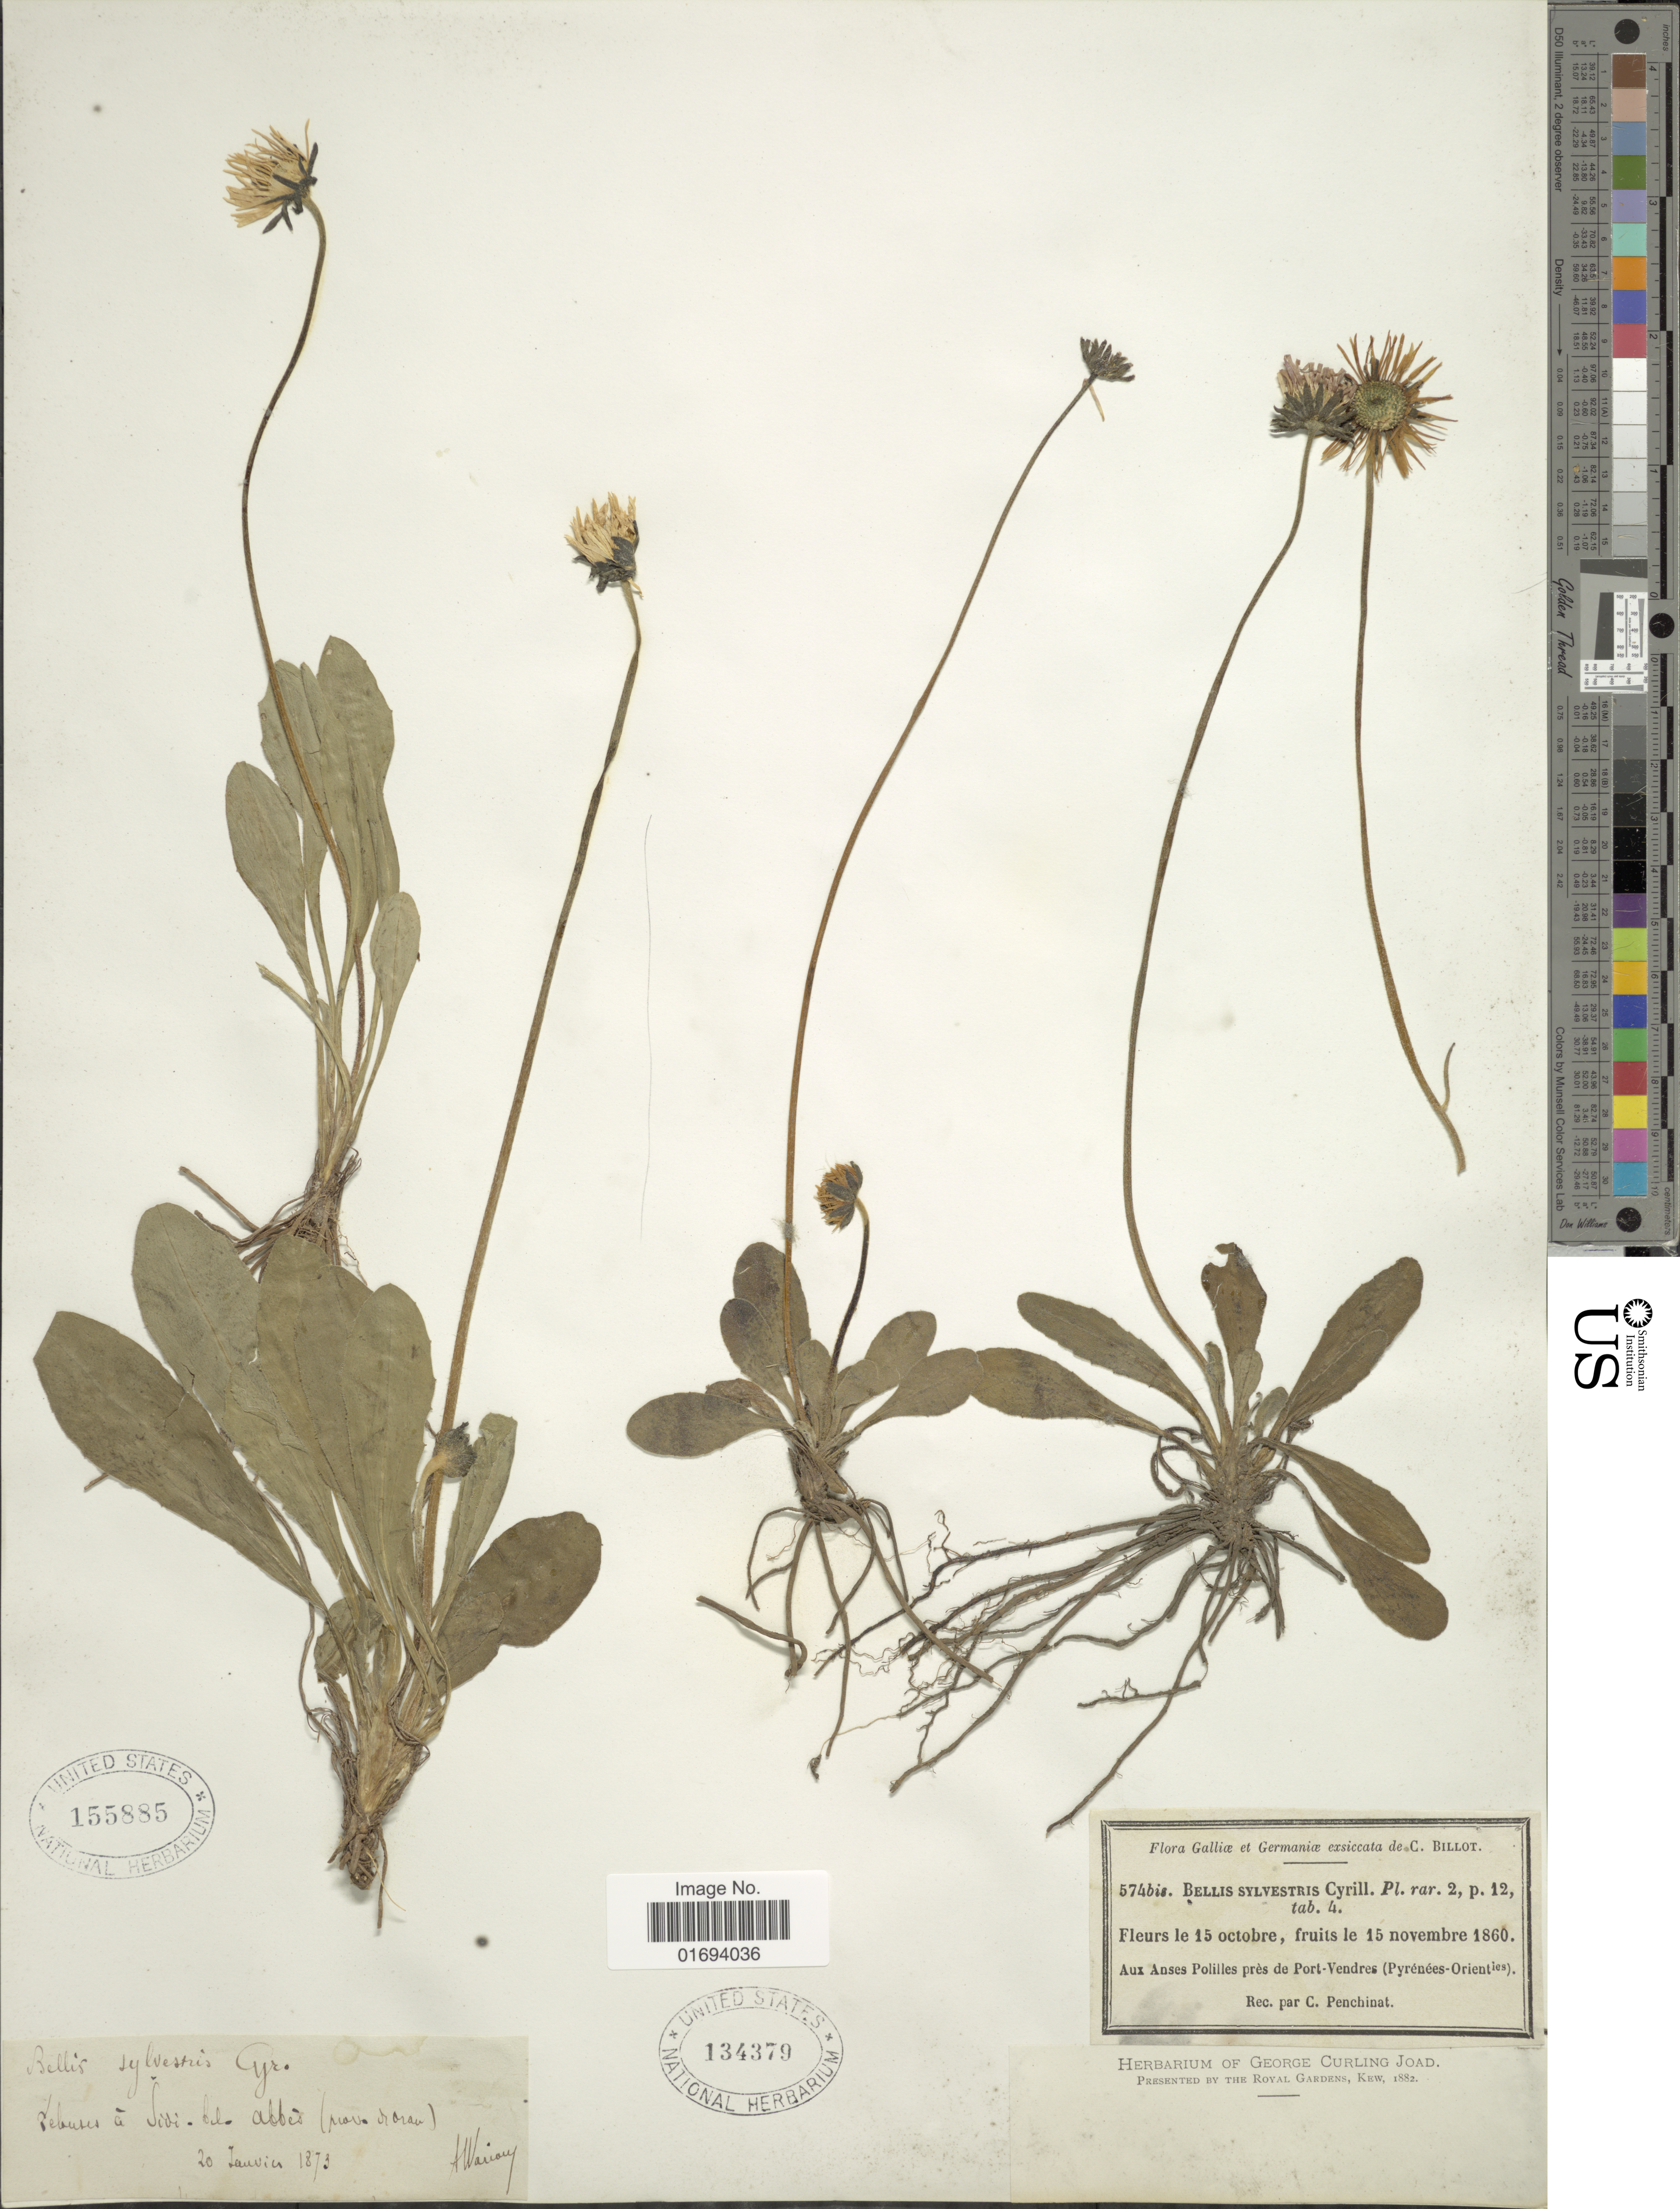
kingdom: Plantae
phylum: Tracheophyta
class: Magnoliopsida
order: Asterales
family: Asteraceae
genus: Bellis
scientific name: Bellis sylvestris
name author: Cirillo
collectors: P.C. Billot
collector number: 574bis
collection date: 1860-10-15/1860-11-15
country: France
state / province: Occitanie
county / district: Pyrénées-Orientiales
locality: Galliae et Germaniae. Auc Anses Polilles pres de Port-Vendres (Pyrénées-Orientiales)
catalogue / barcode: US 134379-2